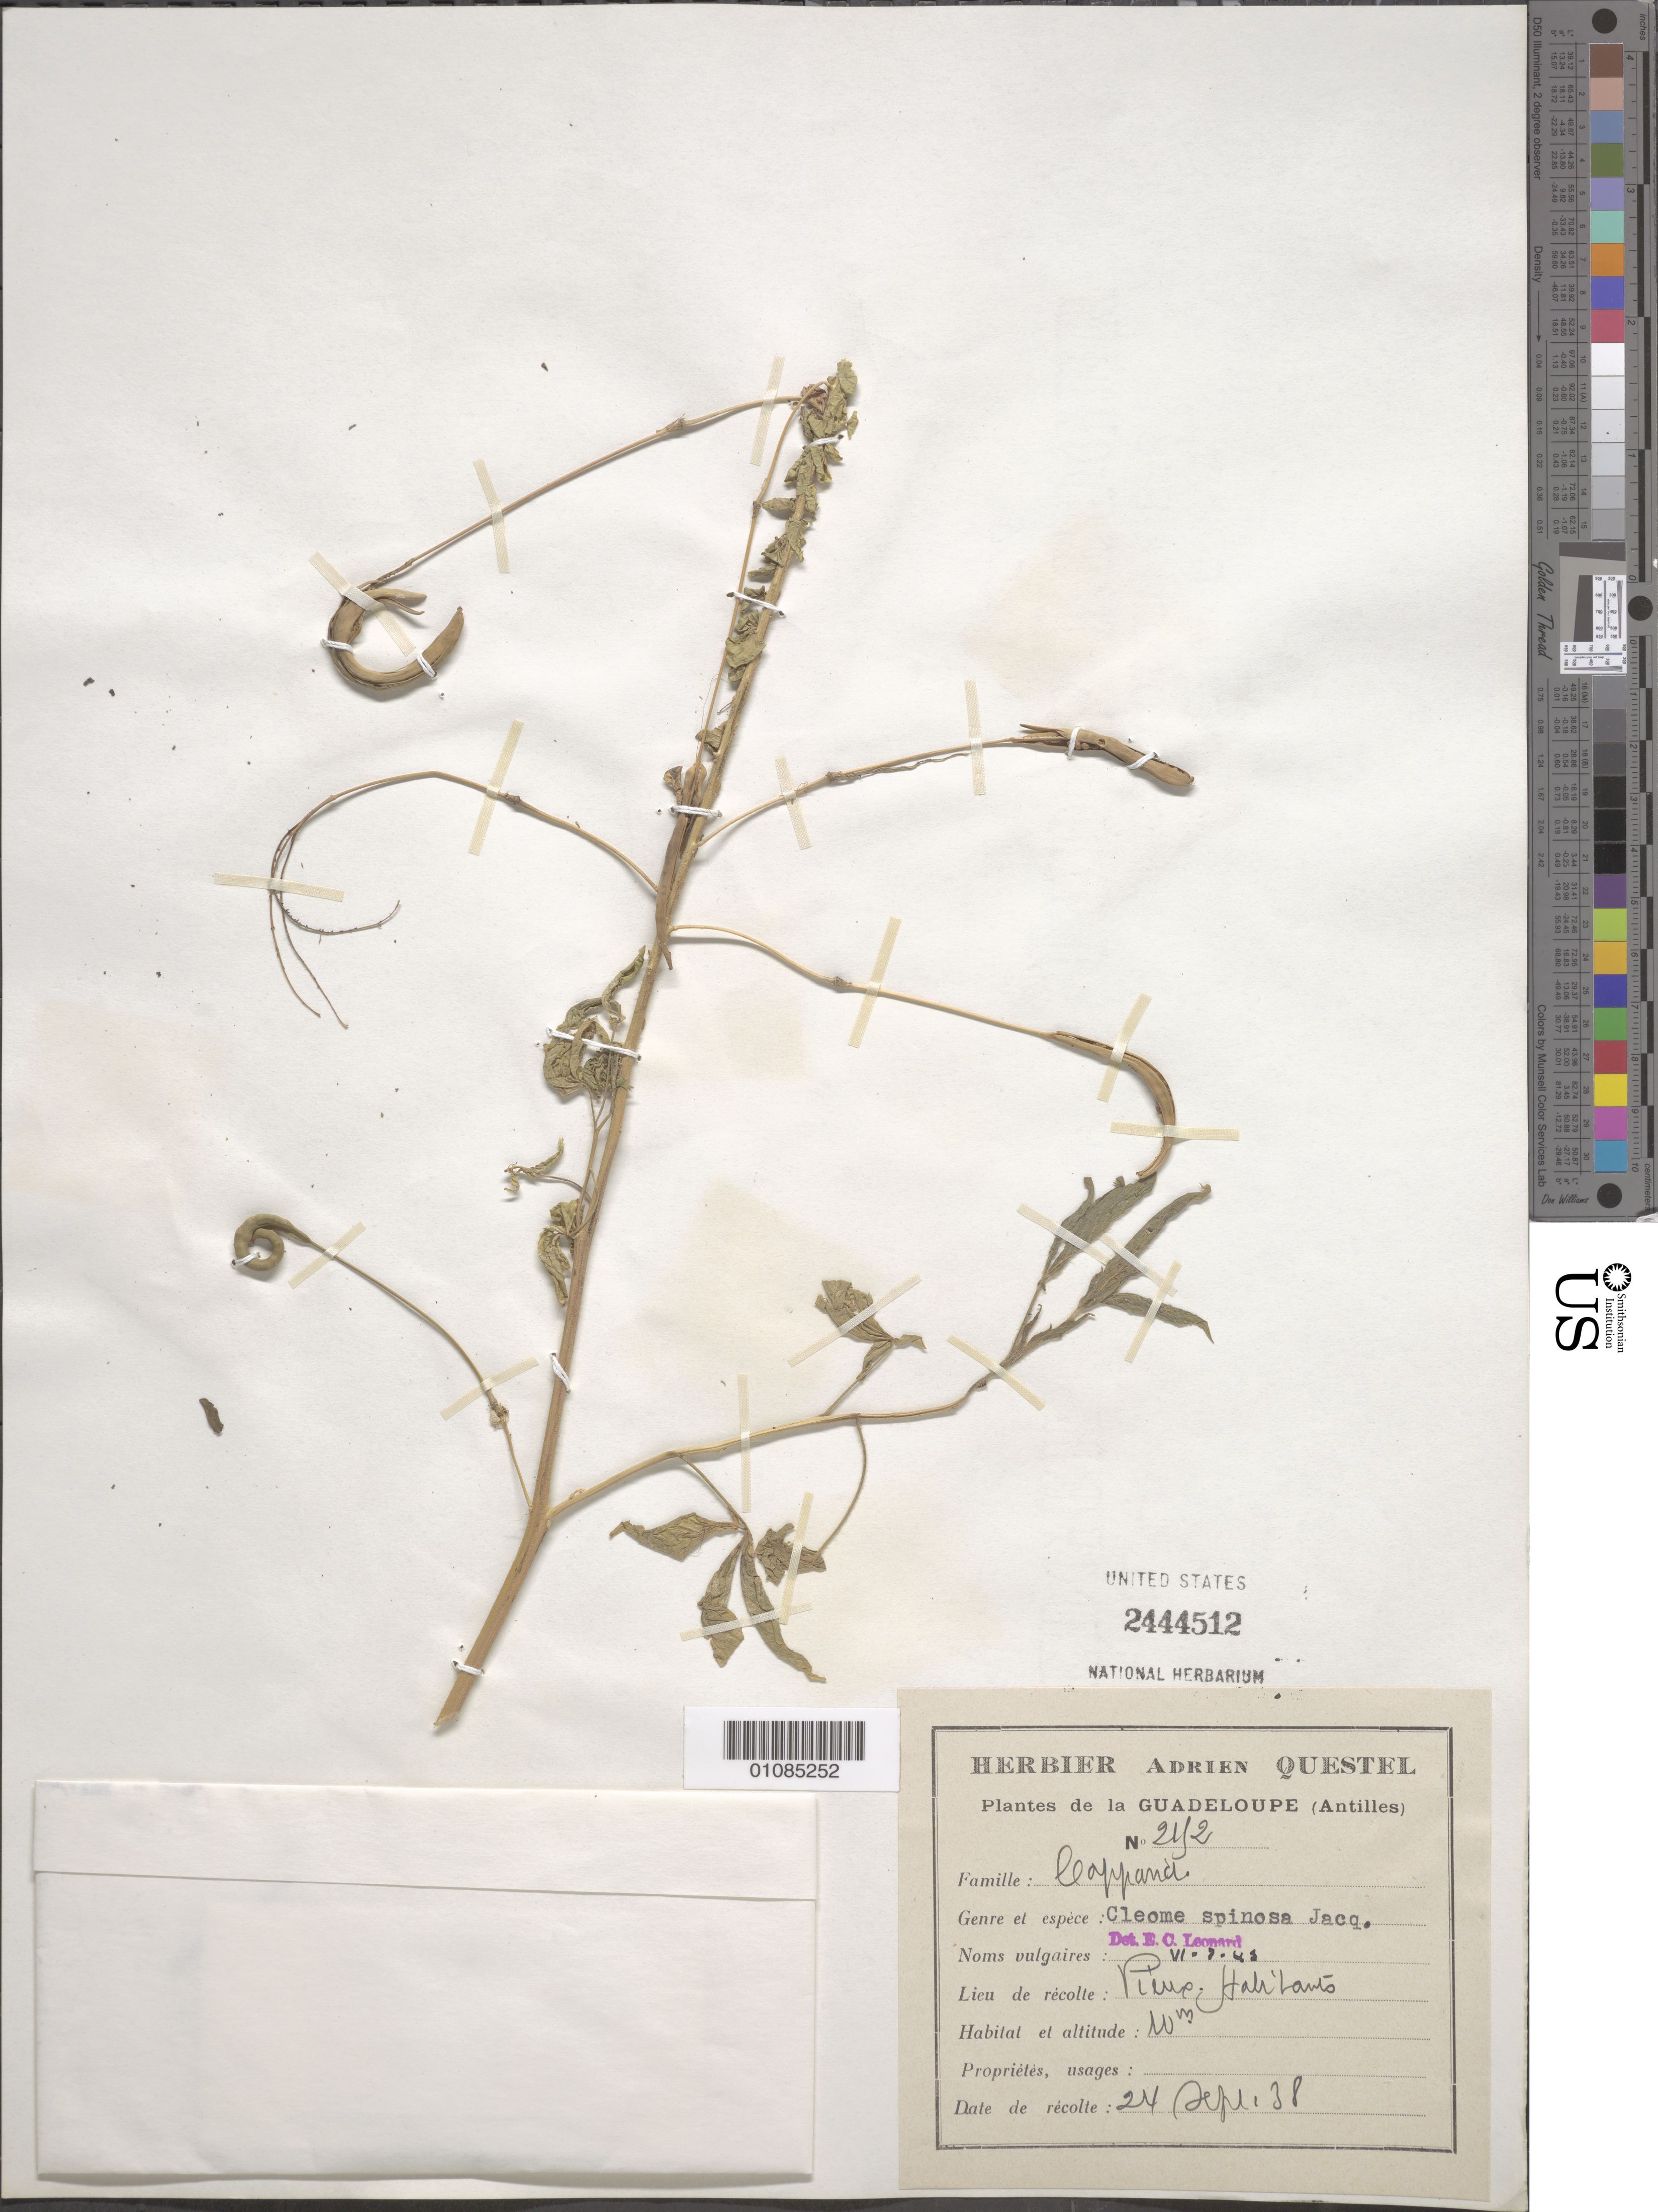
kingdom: Plantae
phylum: Tracheophyta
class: Magnoliopsida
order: Brassicales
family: Cleomaceae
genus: Tarenaya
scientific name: Tarenaya spinosa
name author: (Jacq.) Raf.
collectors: A. Questel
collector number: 242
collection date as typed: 24 Sep 1938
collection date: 1938-09-24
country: Guadeloupe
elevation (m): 10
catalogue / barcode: US 2444512